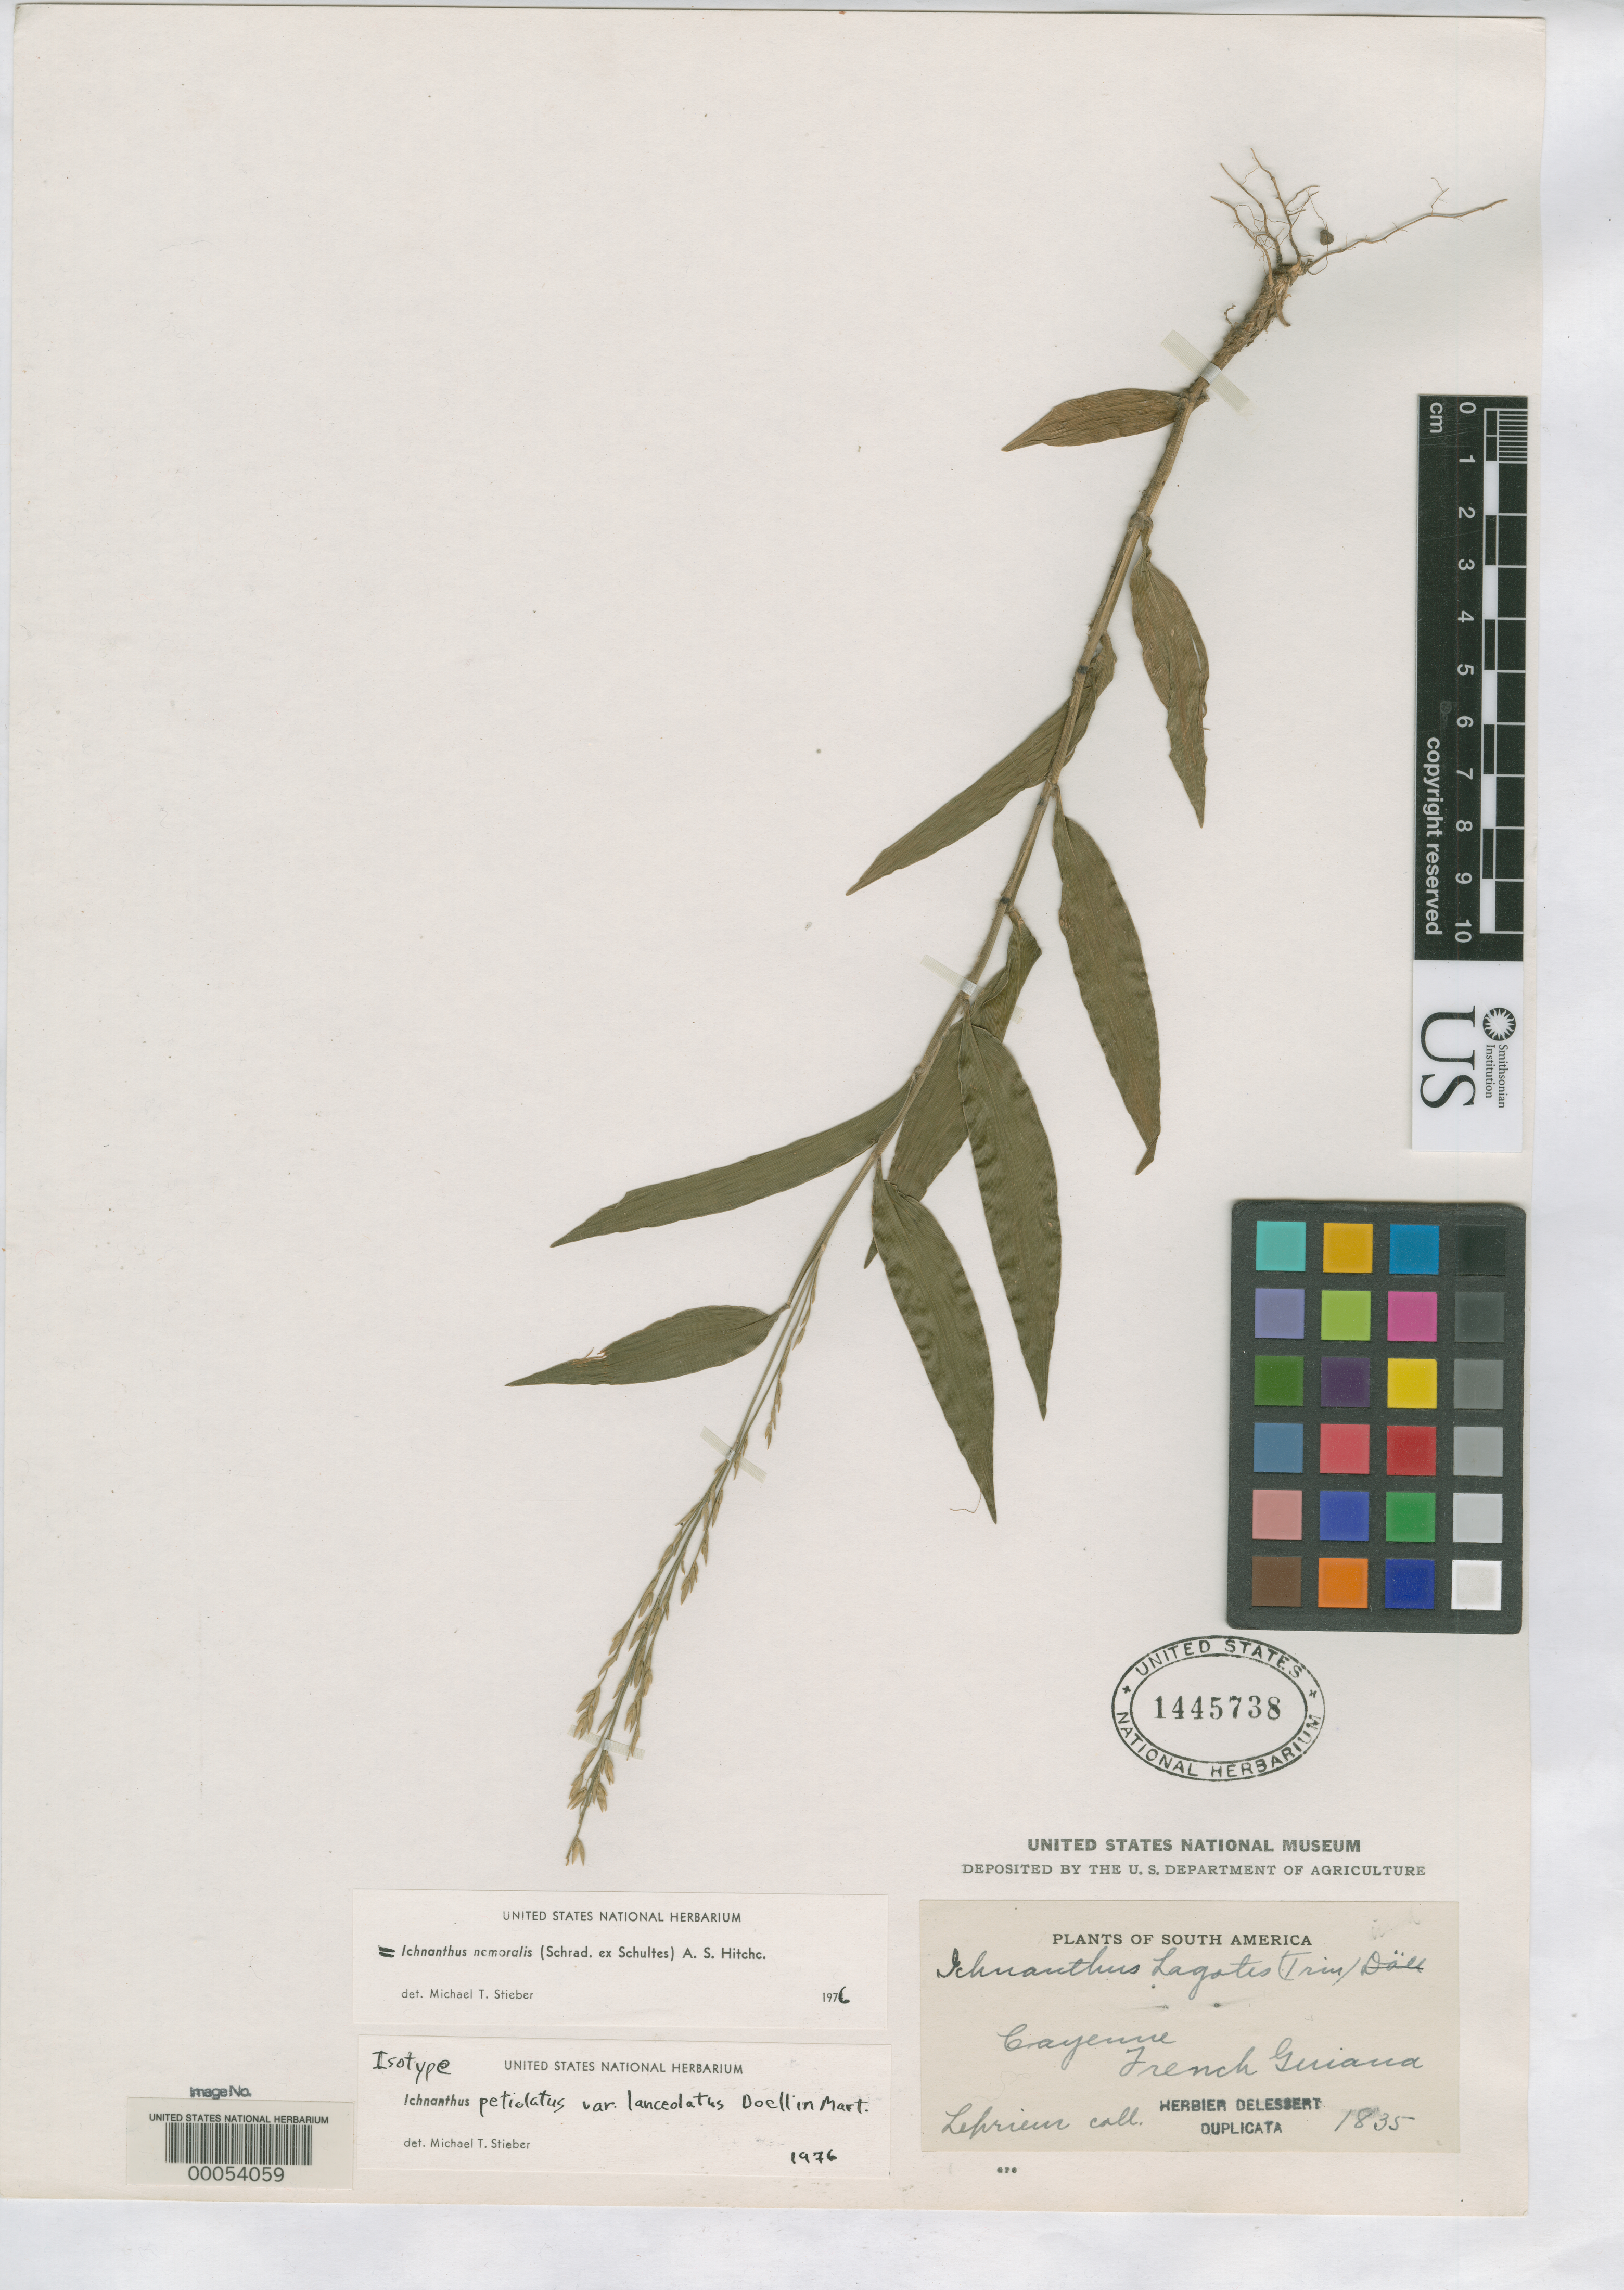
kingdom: Plantae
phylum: Tracheophyta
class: Liliopsida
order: Poales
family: Poaceae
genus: Ichnanthus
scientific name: Ichnanthus peliolatus var. lanceolatus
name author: Döll in Mart.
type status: Isotype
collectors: F. M. R. Leprieur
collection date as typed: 1835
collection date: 1835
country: French Guiana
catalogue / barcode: US 1445738